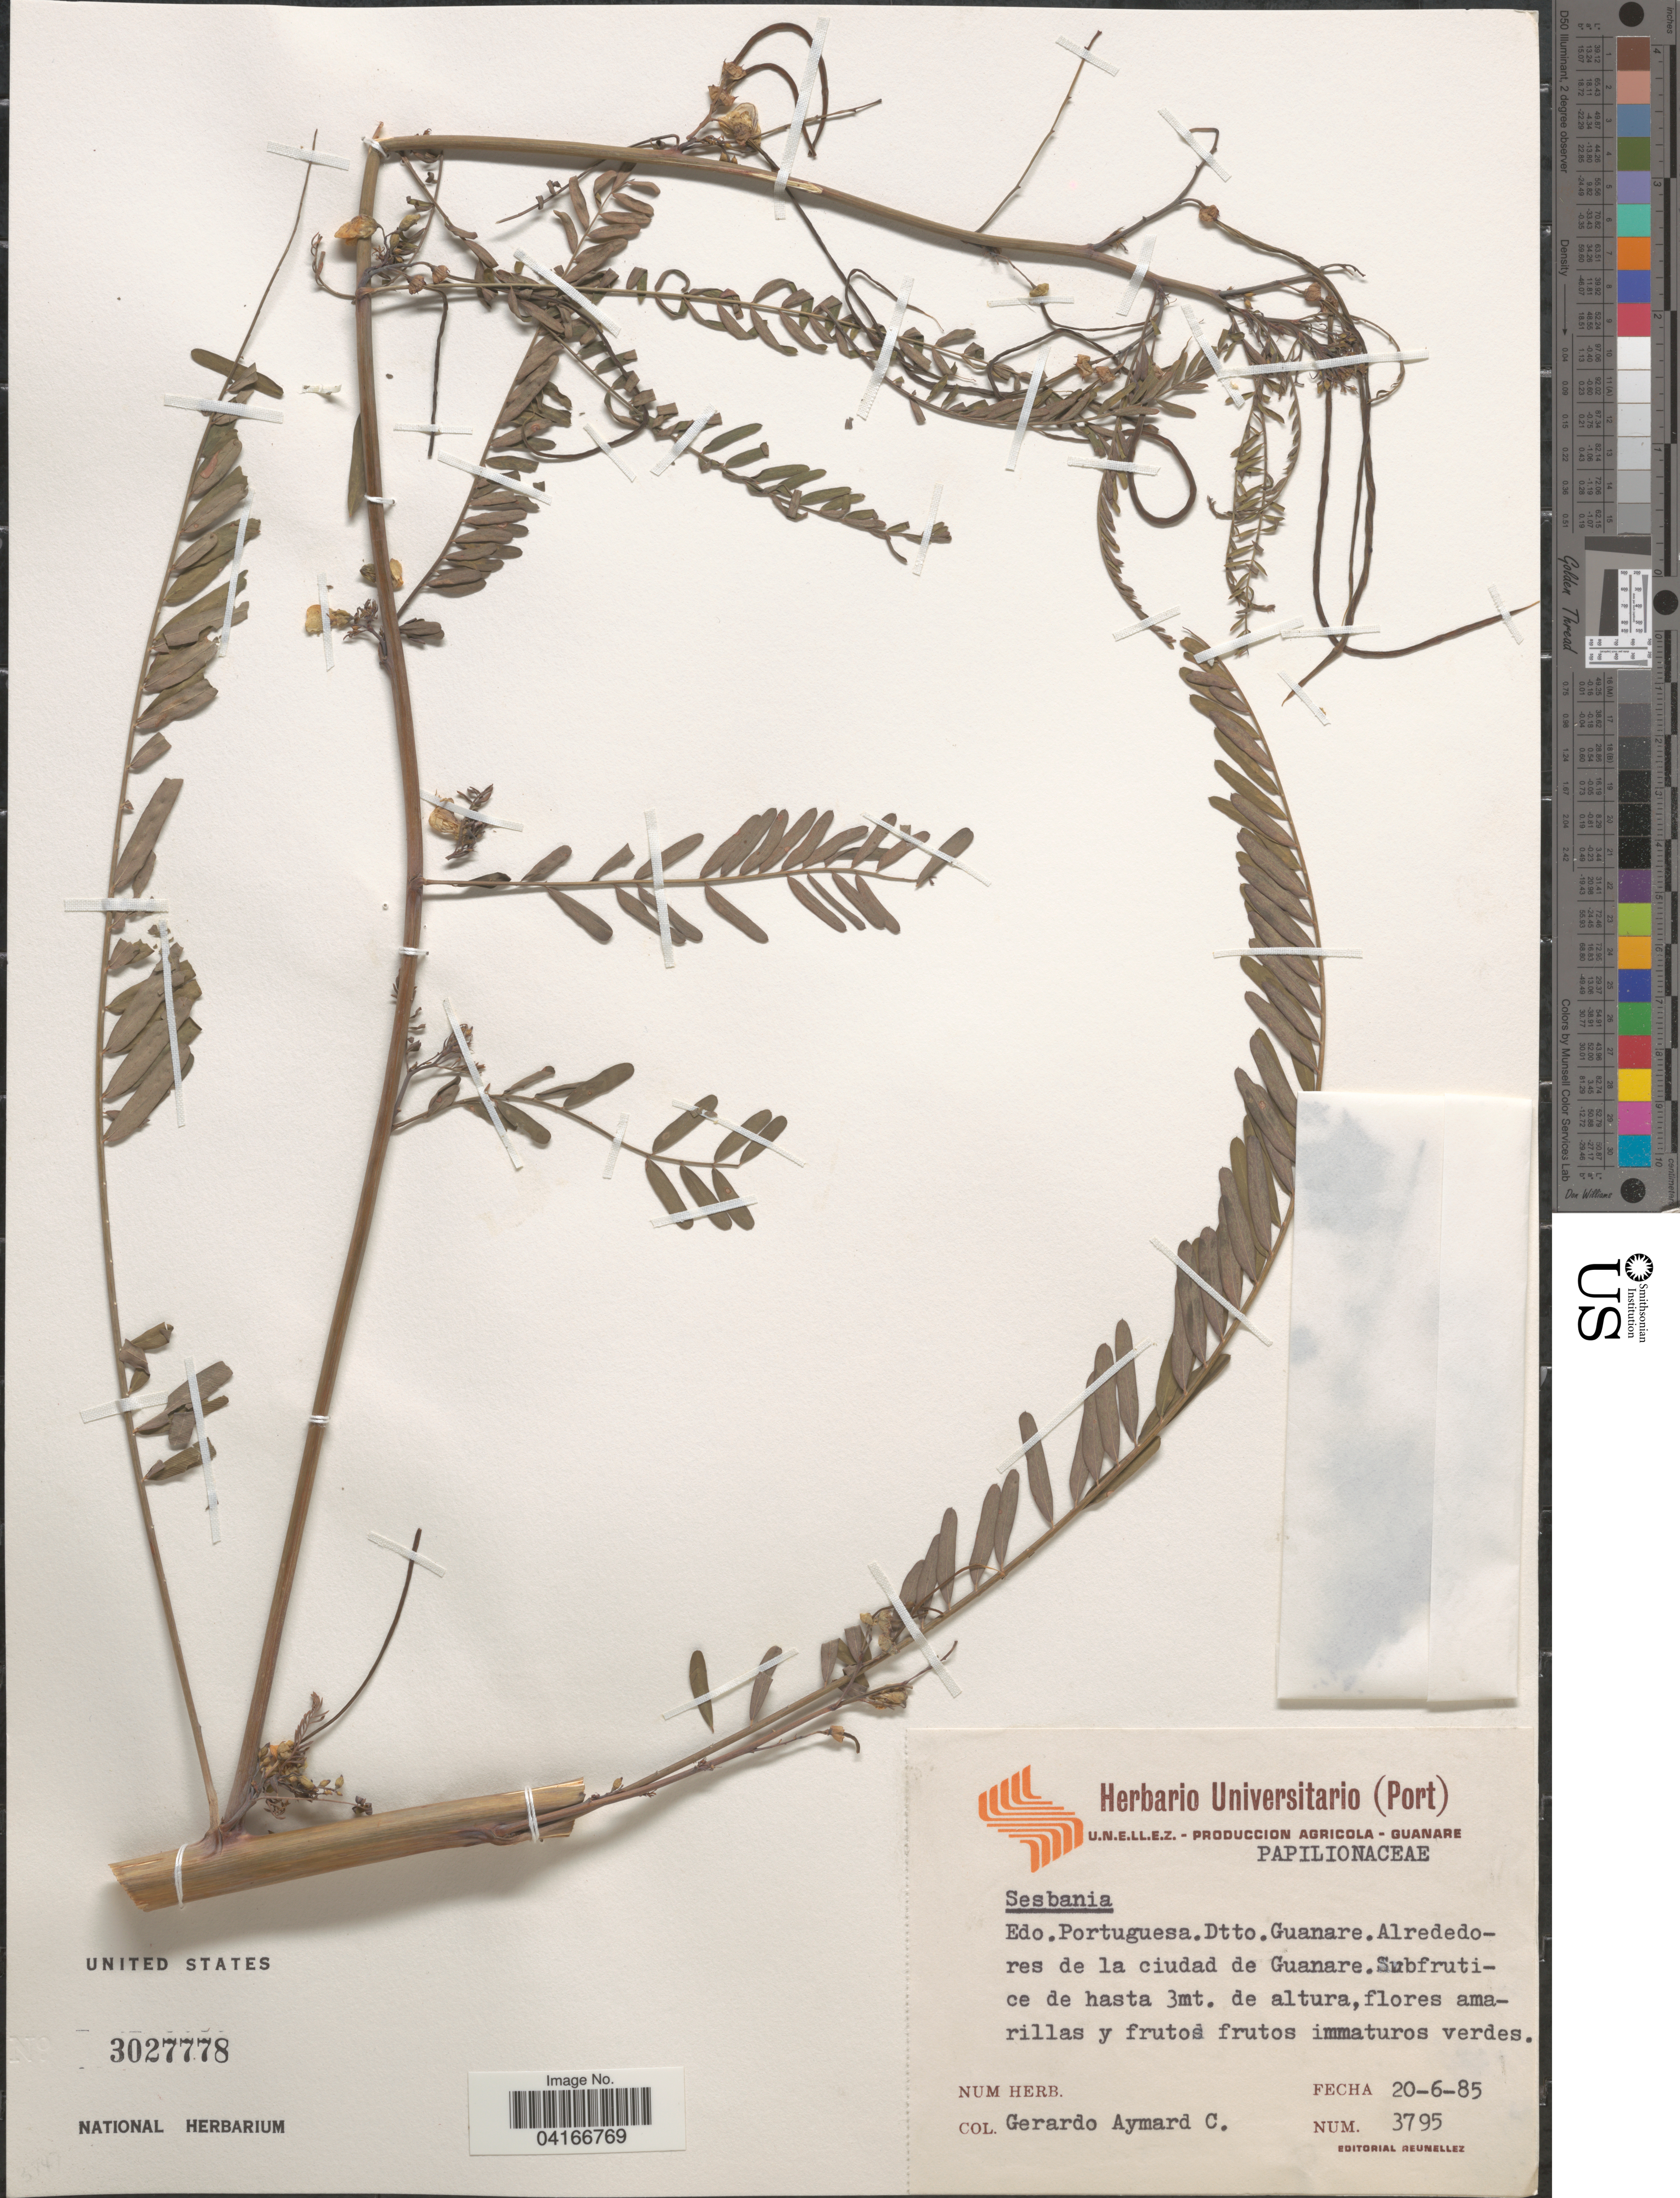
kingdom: Plantae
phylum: Tracheophyta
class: Magnoliopsida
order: Fabales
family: Fabaceae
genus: Sesbania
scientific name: Sesbania herbacea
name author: (Mill.) McVaugh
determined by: Farruggia, F.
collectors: G. A. Aymard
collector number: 3795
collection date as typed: Transcribed d/m/y: 20/6/85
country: Venezuela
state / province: Portuguesa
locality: Dtto. Guanare. Alrededores de la ciudad de Guanare.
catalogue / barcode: US 3027778